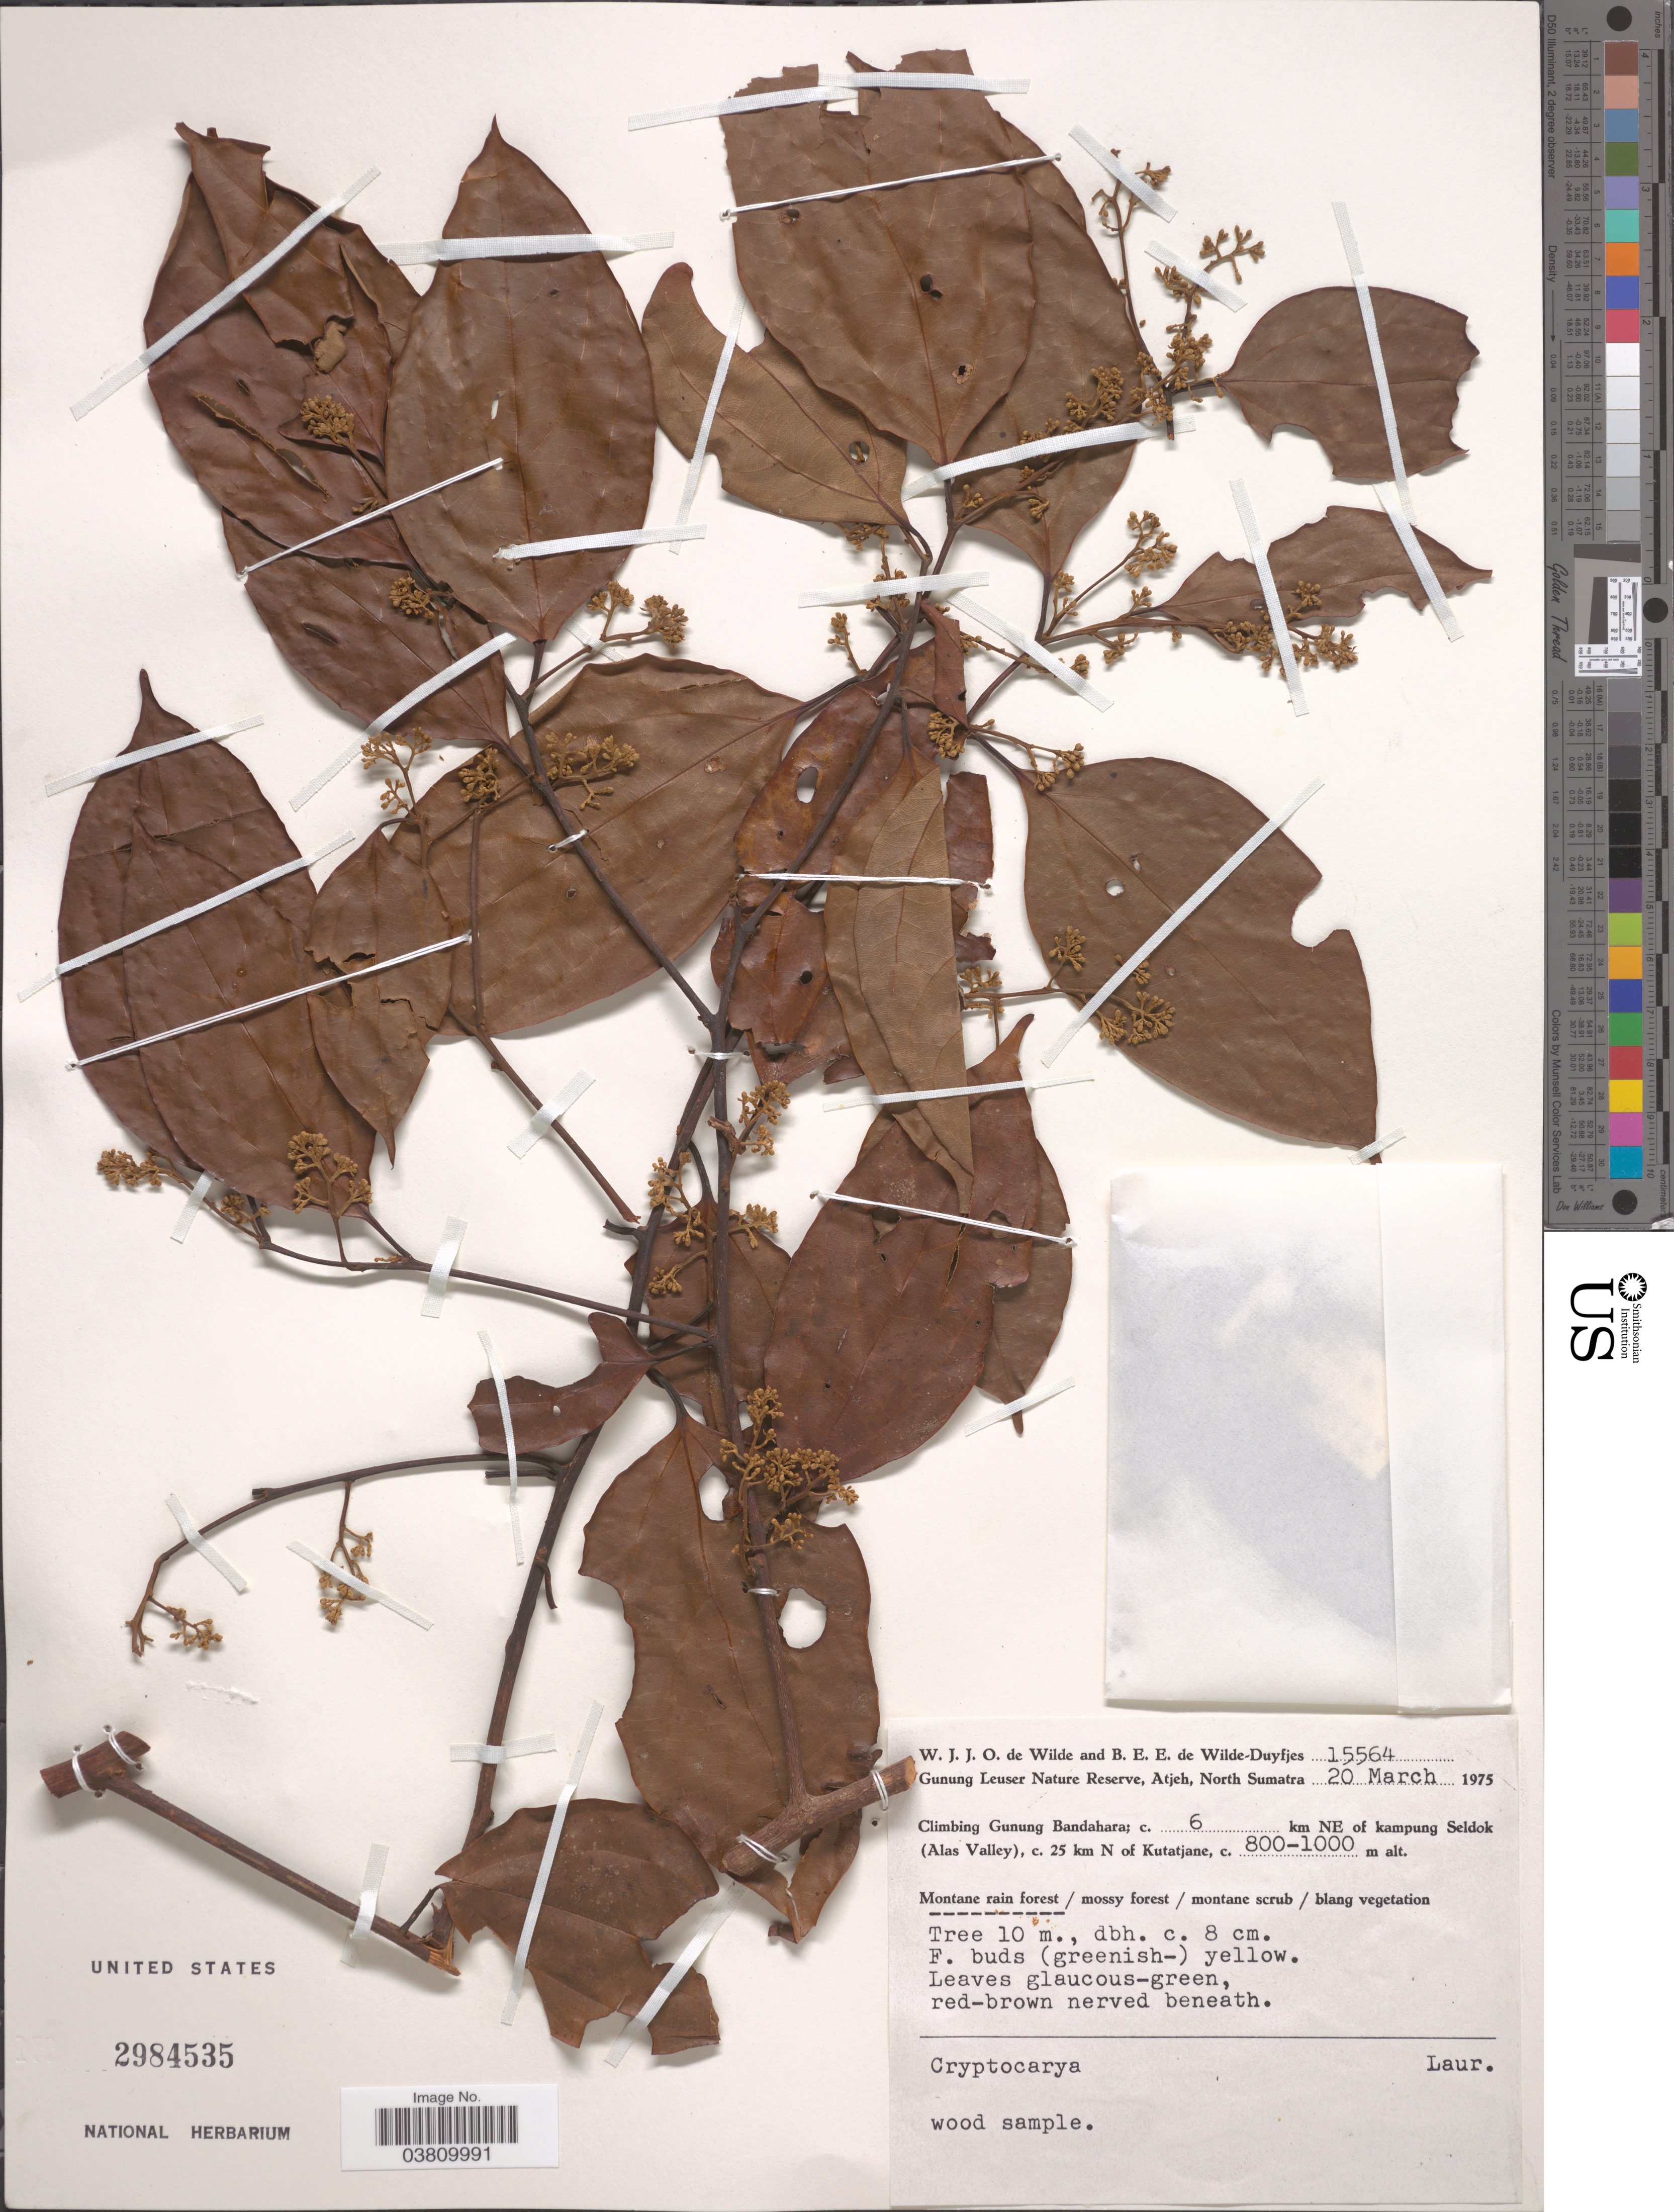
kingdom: Plantae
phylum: Tracheophyta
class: Magnoliopsida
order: Laurales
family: Lauraceae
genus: Cryptocarya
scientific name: Cryptocarya sp.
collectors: W. J. de Wilde & B. E. de Wilde-Duyfjes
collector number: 15564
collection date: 1975-03-20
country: Indonesia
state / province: Sumatra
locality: Gunung Leuser Nature Reserve, Atjeh, North Sumatra. Climbing Gunung Bandahara; c. 6 km NE of kampung Seldok (Alas Valley), c. 25 km N of Kutatjane.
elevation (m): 800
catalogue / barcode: US 2984535